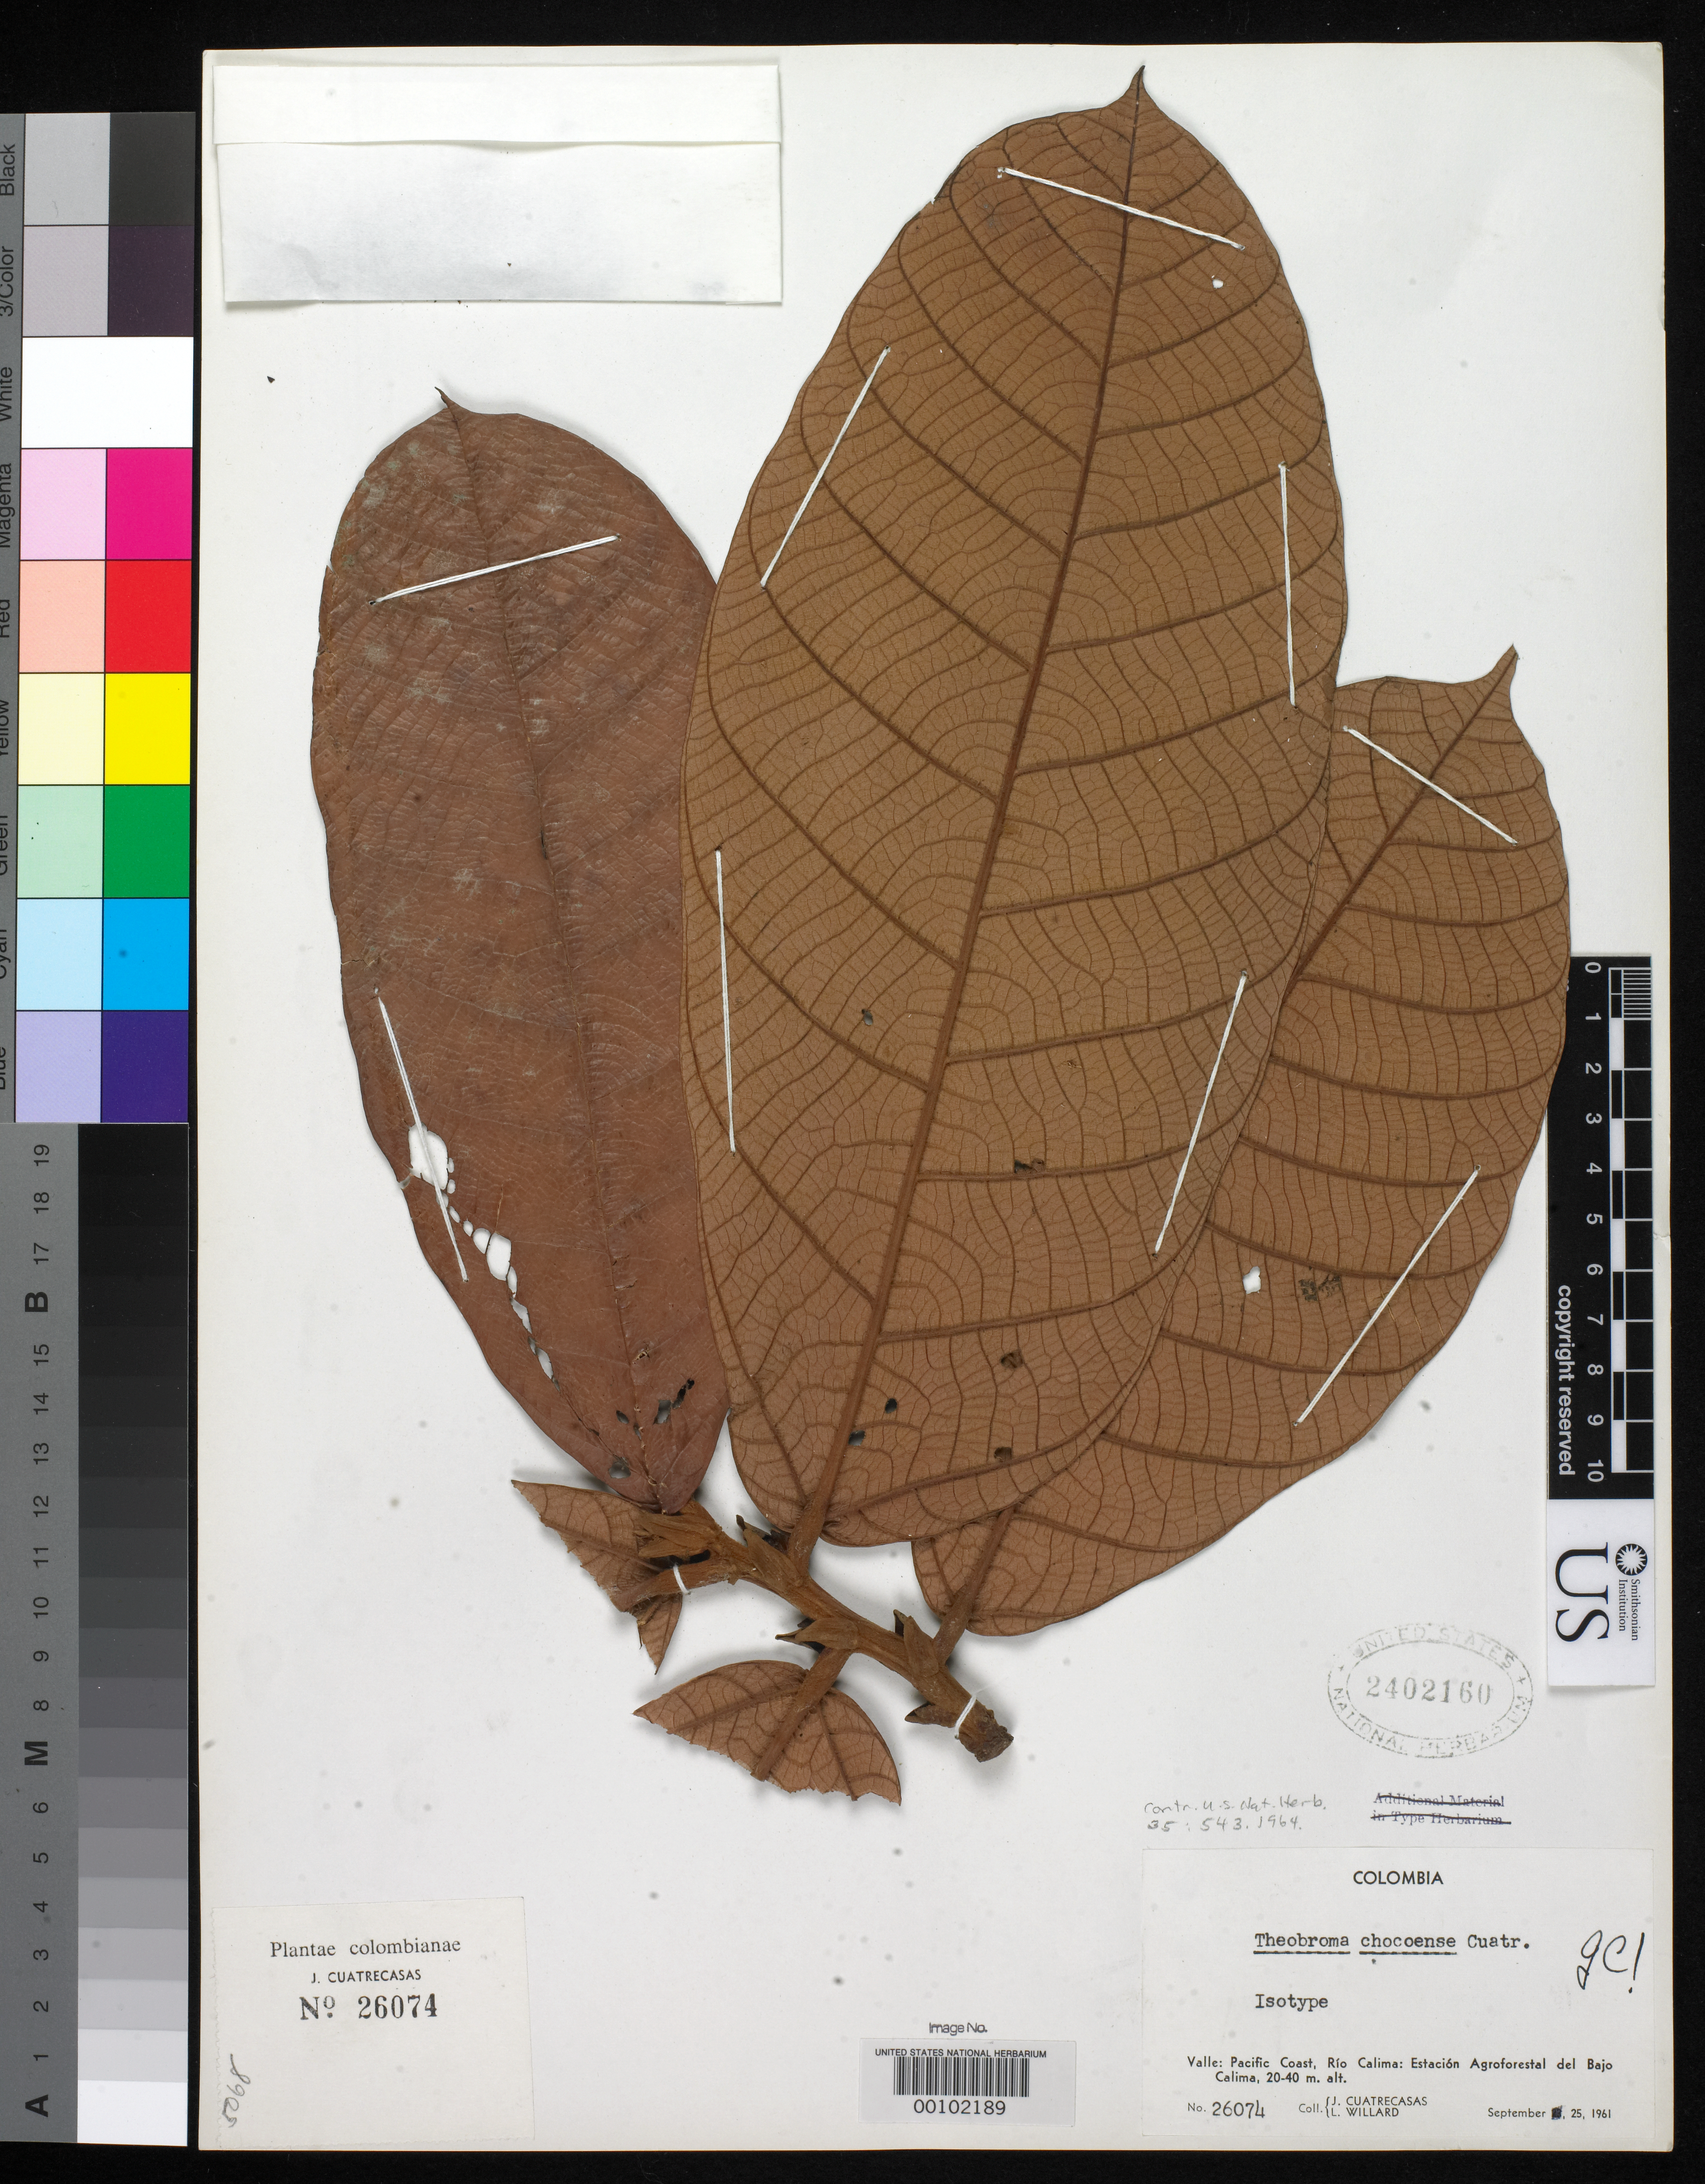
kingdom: Plantae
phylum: Tracheophyta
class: Magnoliopsida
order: Malvales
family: Malvaceae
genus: Theobroma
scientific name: Theobroma chocoense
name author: Cuatrec.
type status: Isotype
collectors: J. Cuatrecasas & L. Willard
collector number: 26074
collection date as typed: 25 Sep 1961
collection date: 1961-09-25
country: Colombia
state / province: Valle del Cauca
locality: Pacific Coast, Rio Calima, Estacion Agroforestal del Bajo Calima.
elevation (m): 20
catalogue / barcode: US 2402160